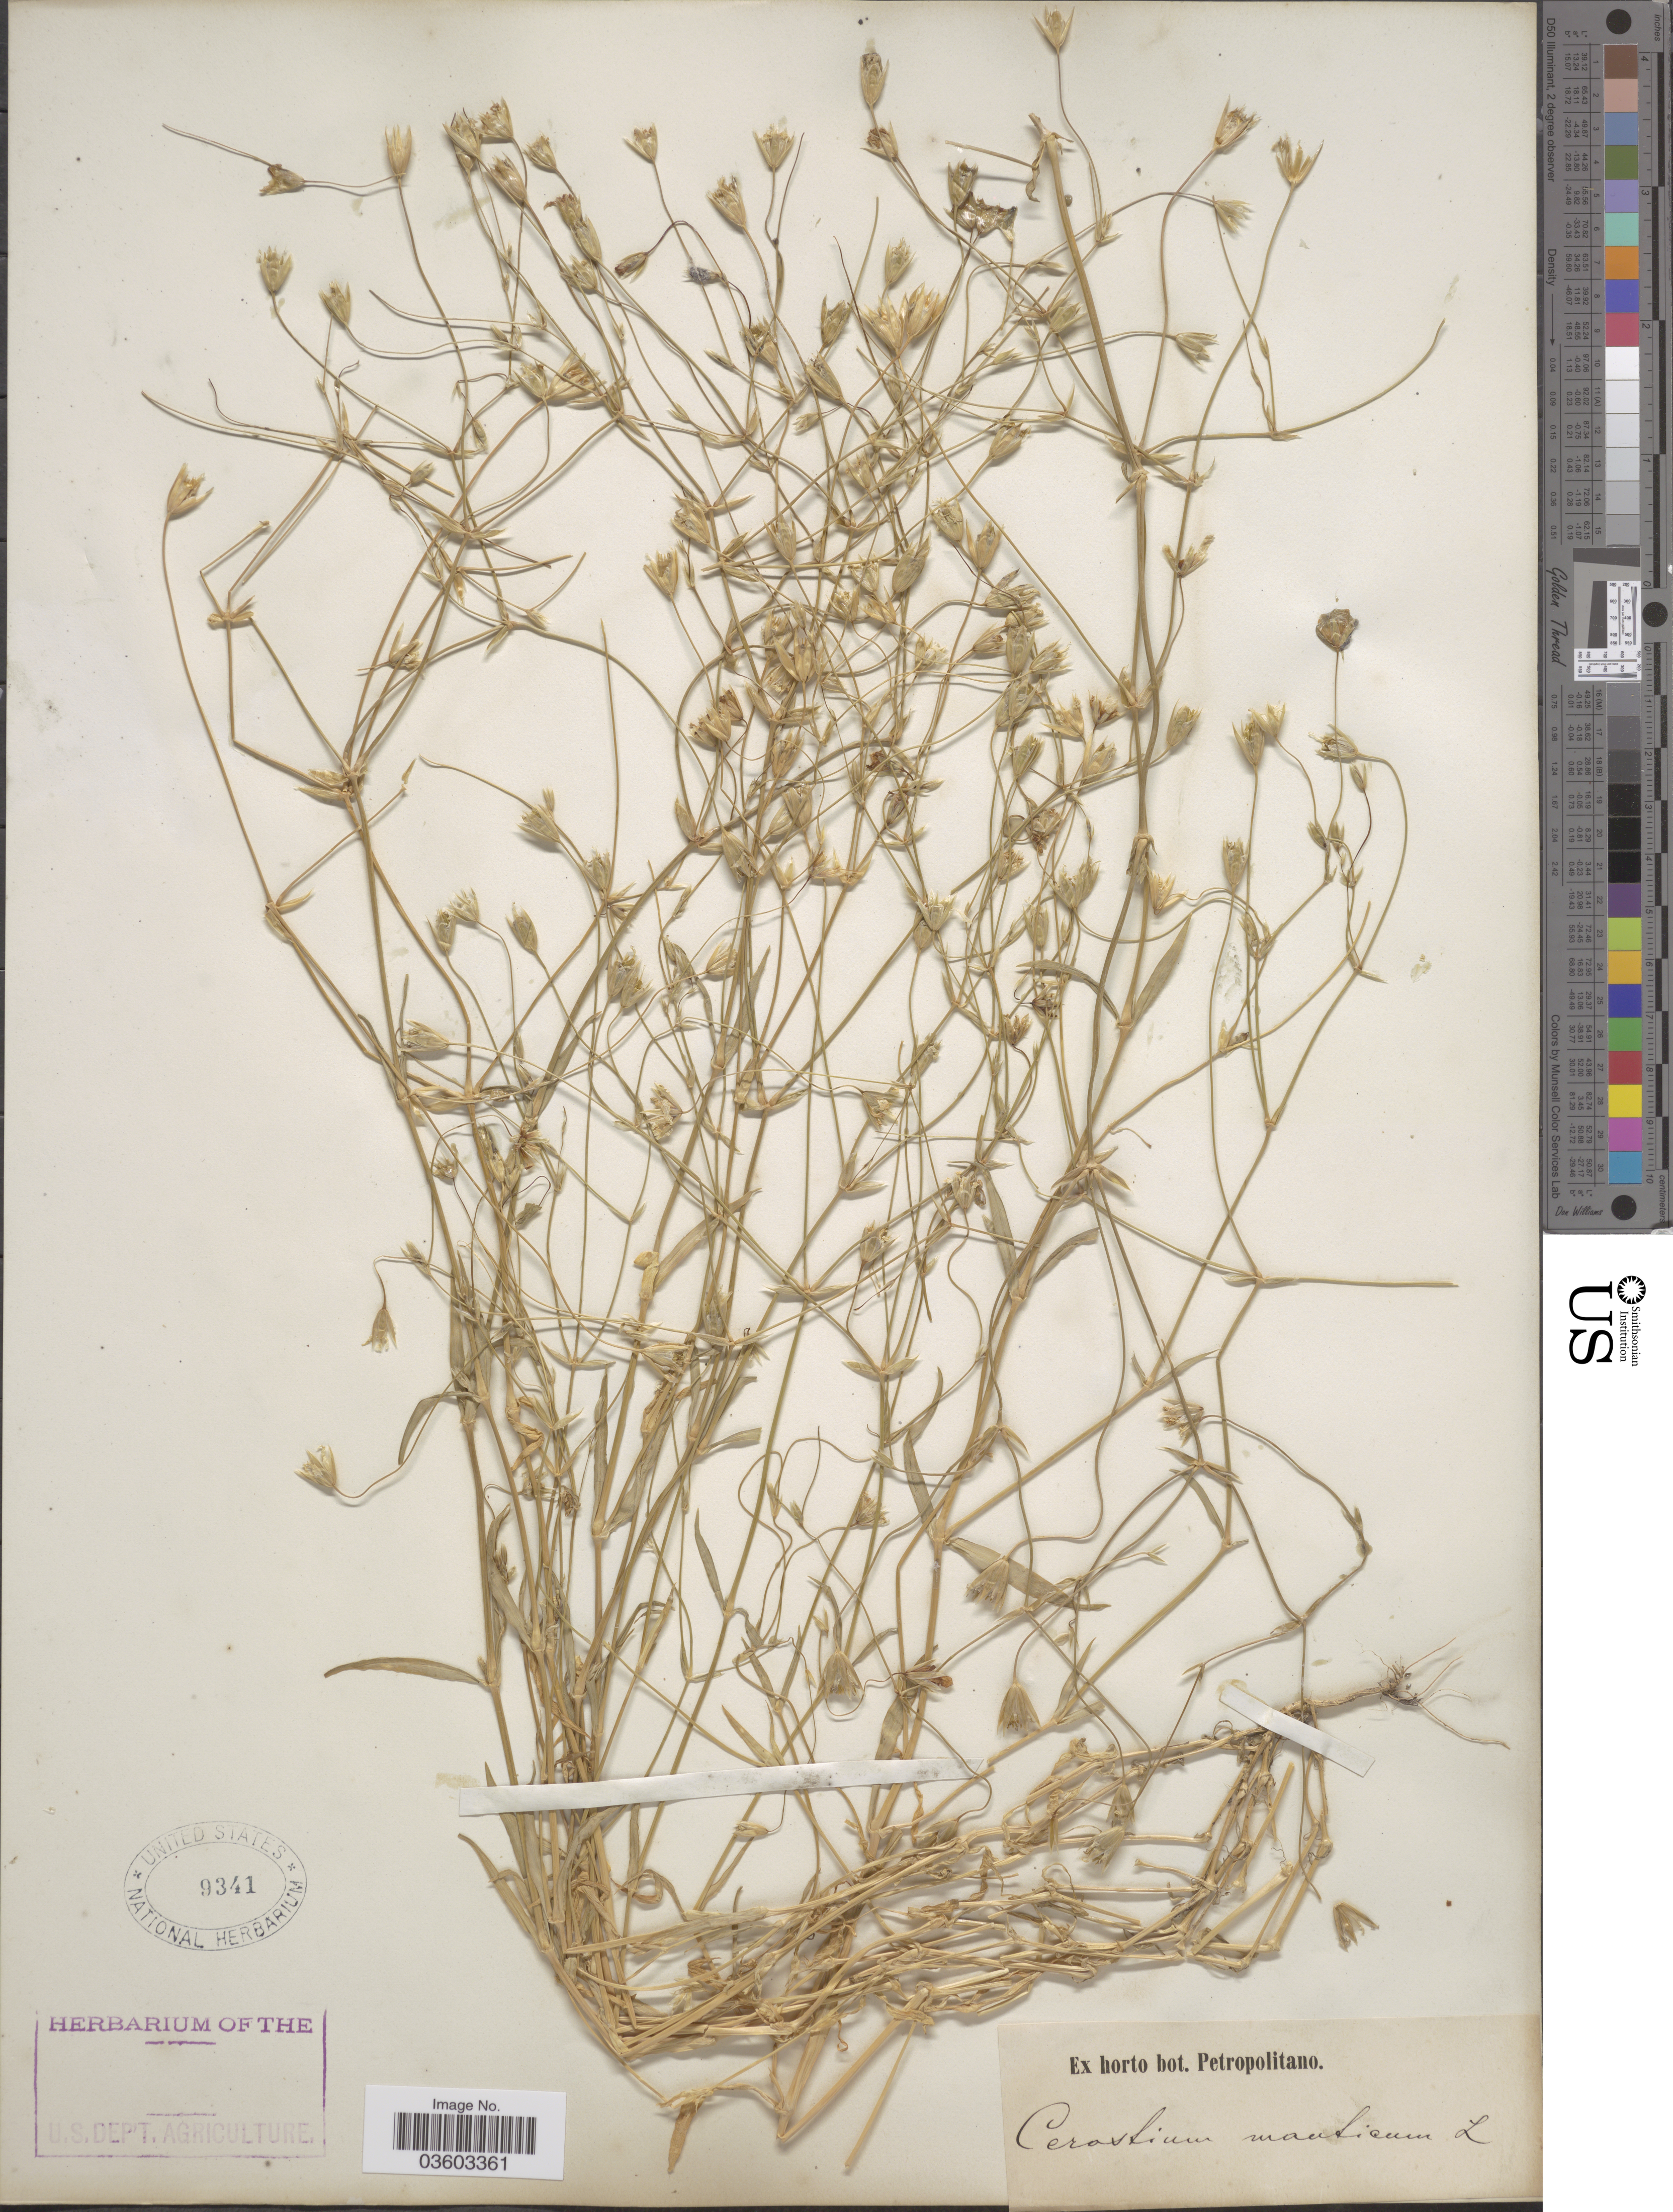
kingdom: Plantae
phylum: Tracheophyta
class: Magnoliopsida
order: Caryophyllales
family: Caryophyllaceae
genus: Cerastium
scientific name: Cerastium manticum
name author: L.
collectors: ex Horto Bot. Petropolitano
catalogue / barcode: US 9341